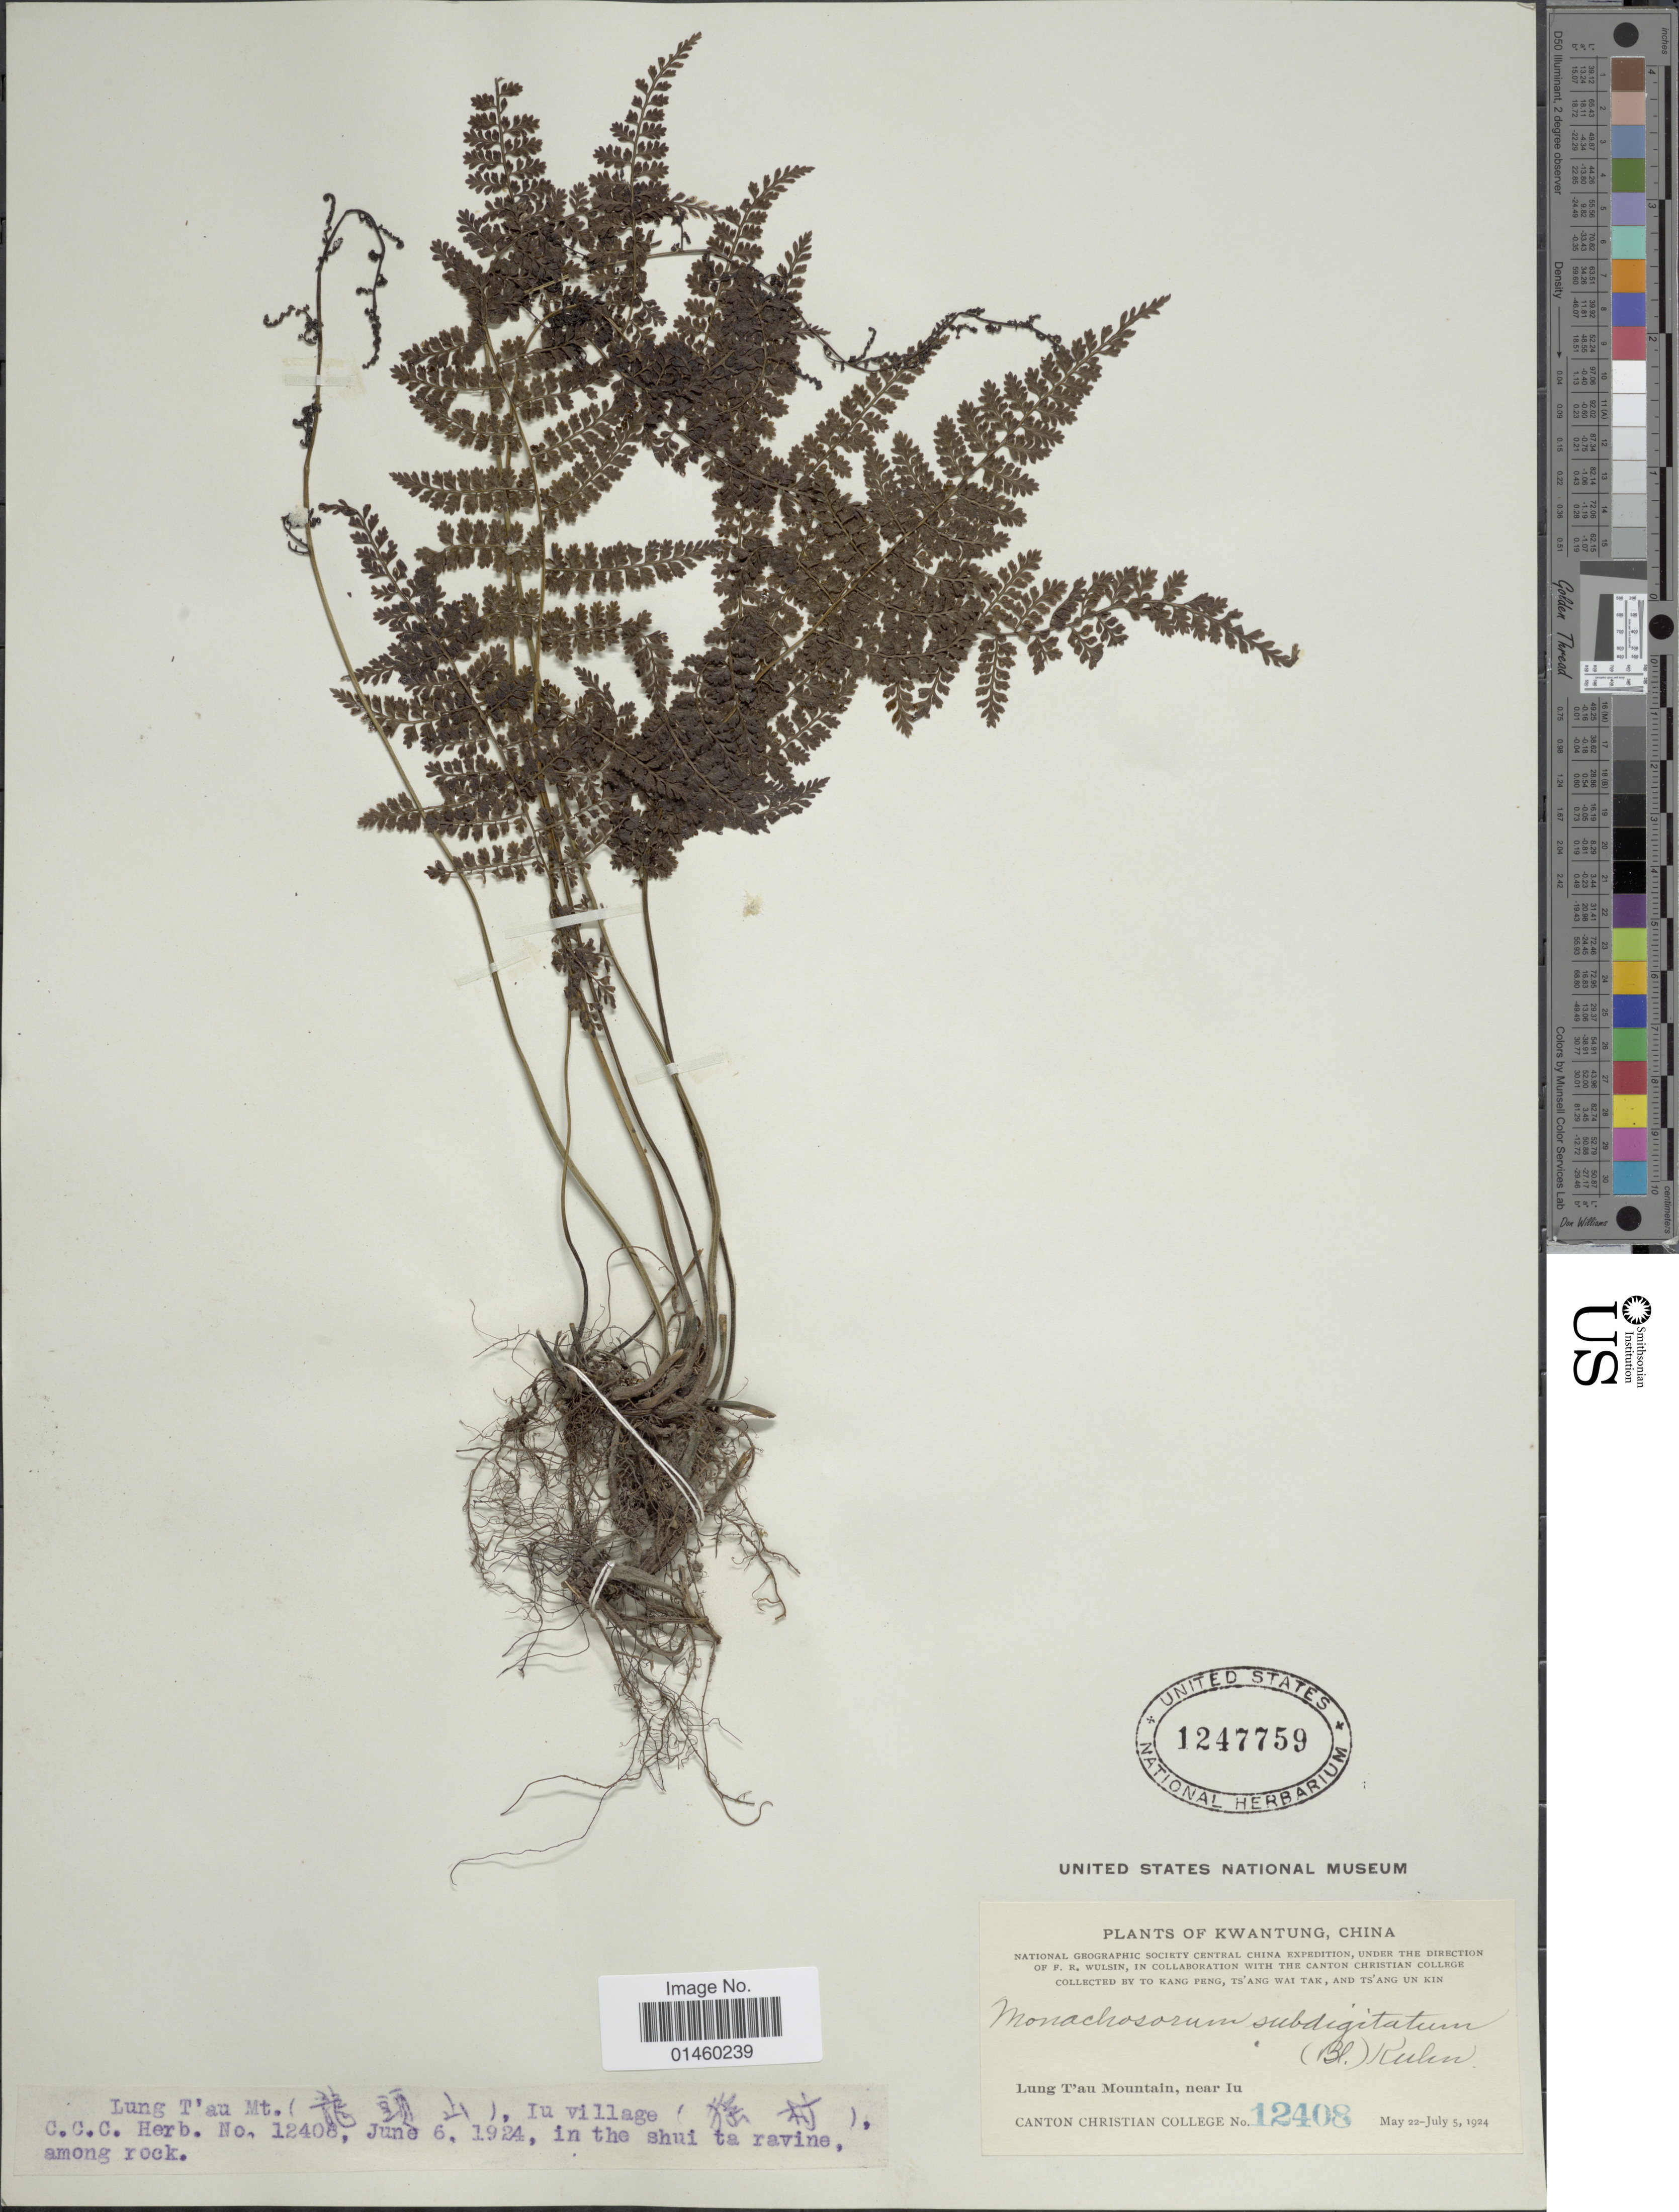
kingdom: Plantae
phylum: Tracheophyta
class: Polypodiopsida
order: Polypodiales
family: Dennstaedtiaceae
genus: Monachosorum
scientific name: Monachosorum subdigitatum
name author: (Blume) Kuhn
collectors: Canton Christian College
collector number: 12408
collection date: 1924-06-06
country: China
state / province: Guangdong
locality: Kwangtung. Lung T'au Mountain, near Iu. In the shui ta ravine, among rock.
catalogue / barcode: US 1247759